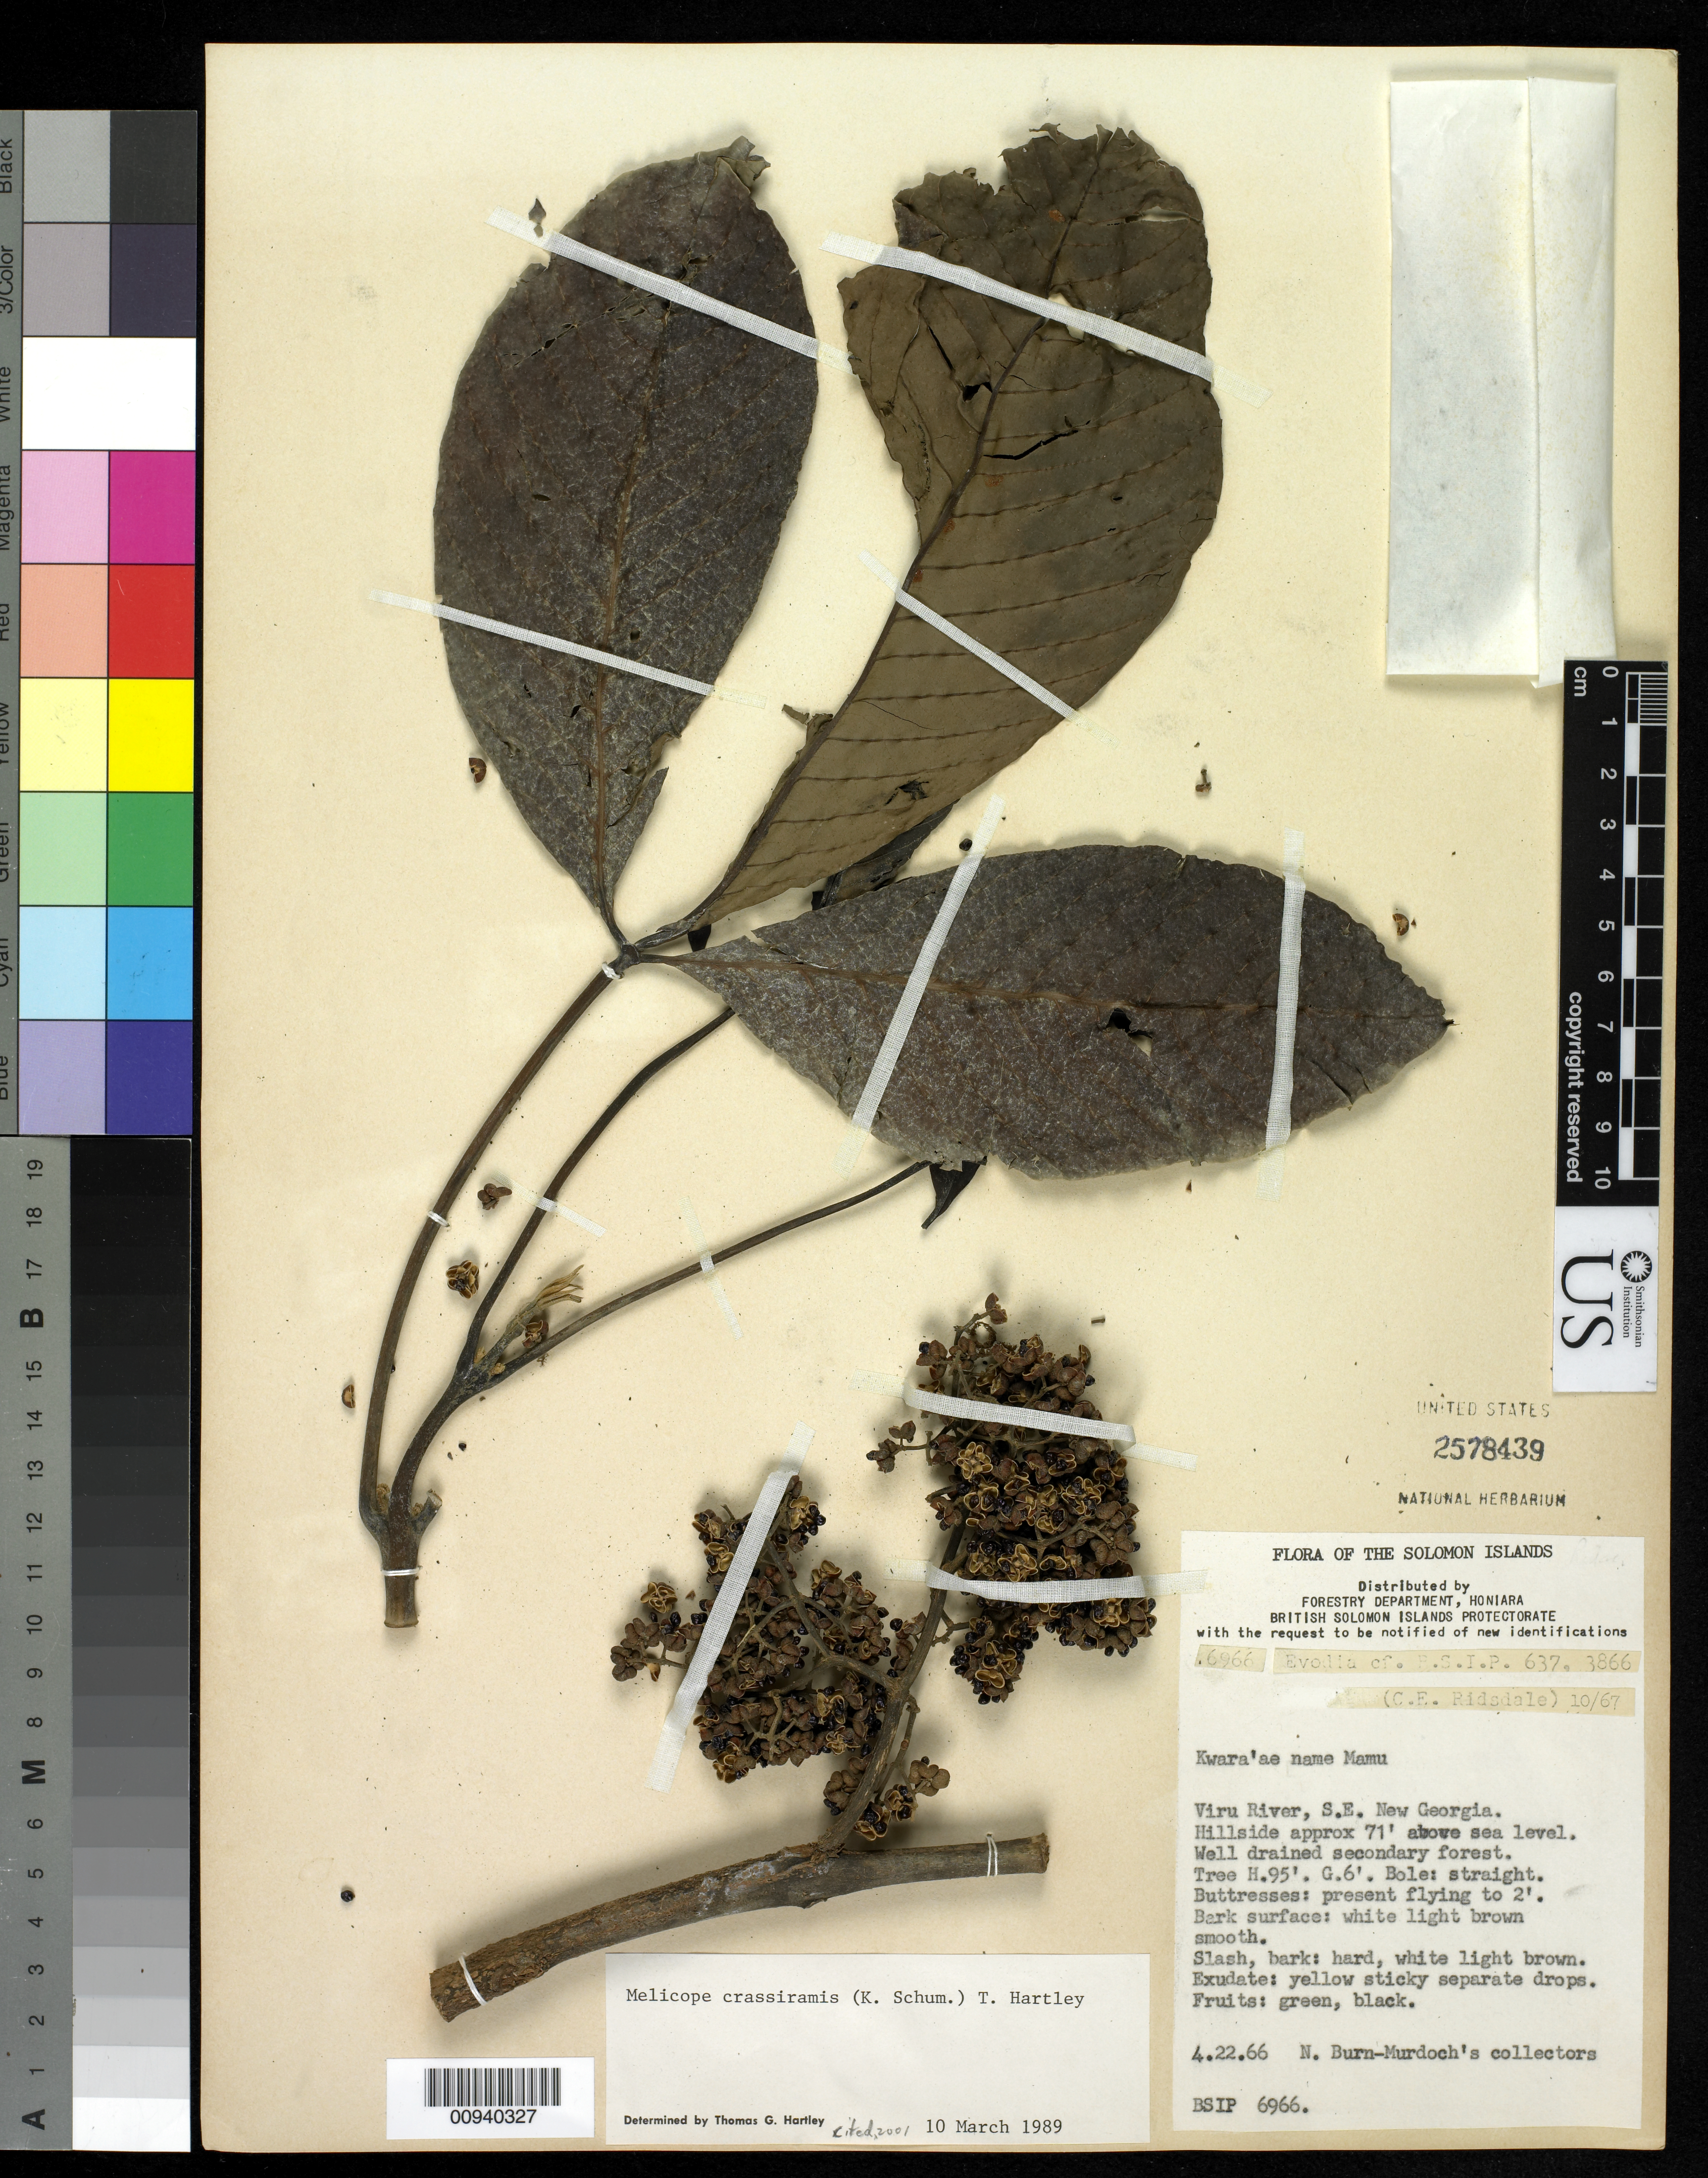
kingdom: Plantae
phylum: Tracheophyta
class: Magnoliopsida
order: Sapindales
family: Rutaceae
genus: Melicope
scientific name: Melicope crassiramis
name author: (K. Schum.) T.G. Hartley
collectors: N. Burn-Murdoch's collectors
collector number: BSIP 6966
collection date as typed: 22 Apr 1966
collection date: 1966-04-22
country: Solomon Islands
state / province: Western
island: New Georgia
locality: Viru River, SE New Georgia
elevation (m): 22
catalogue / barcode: US 2578439